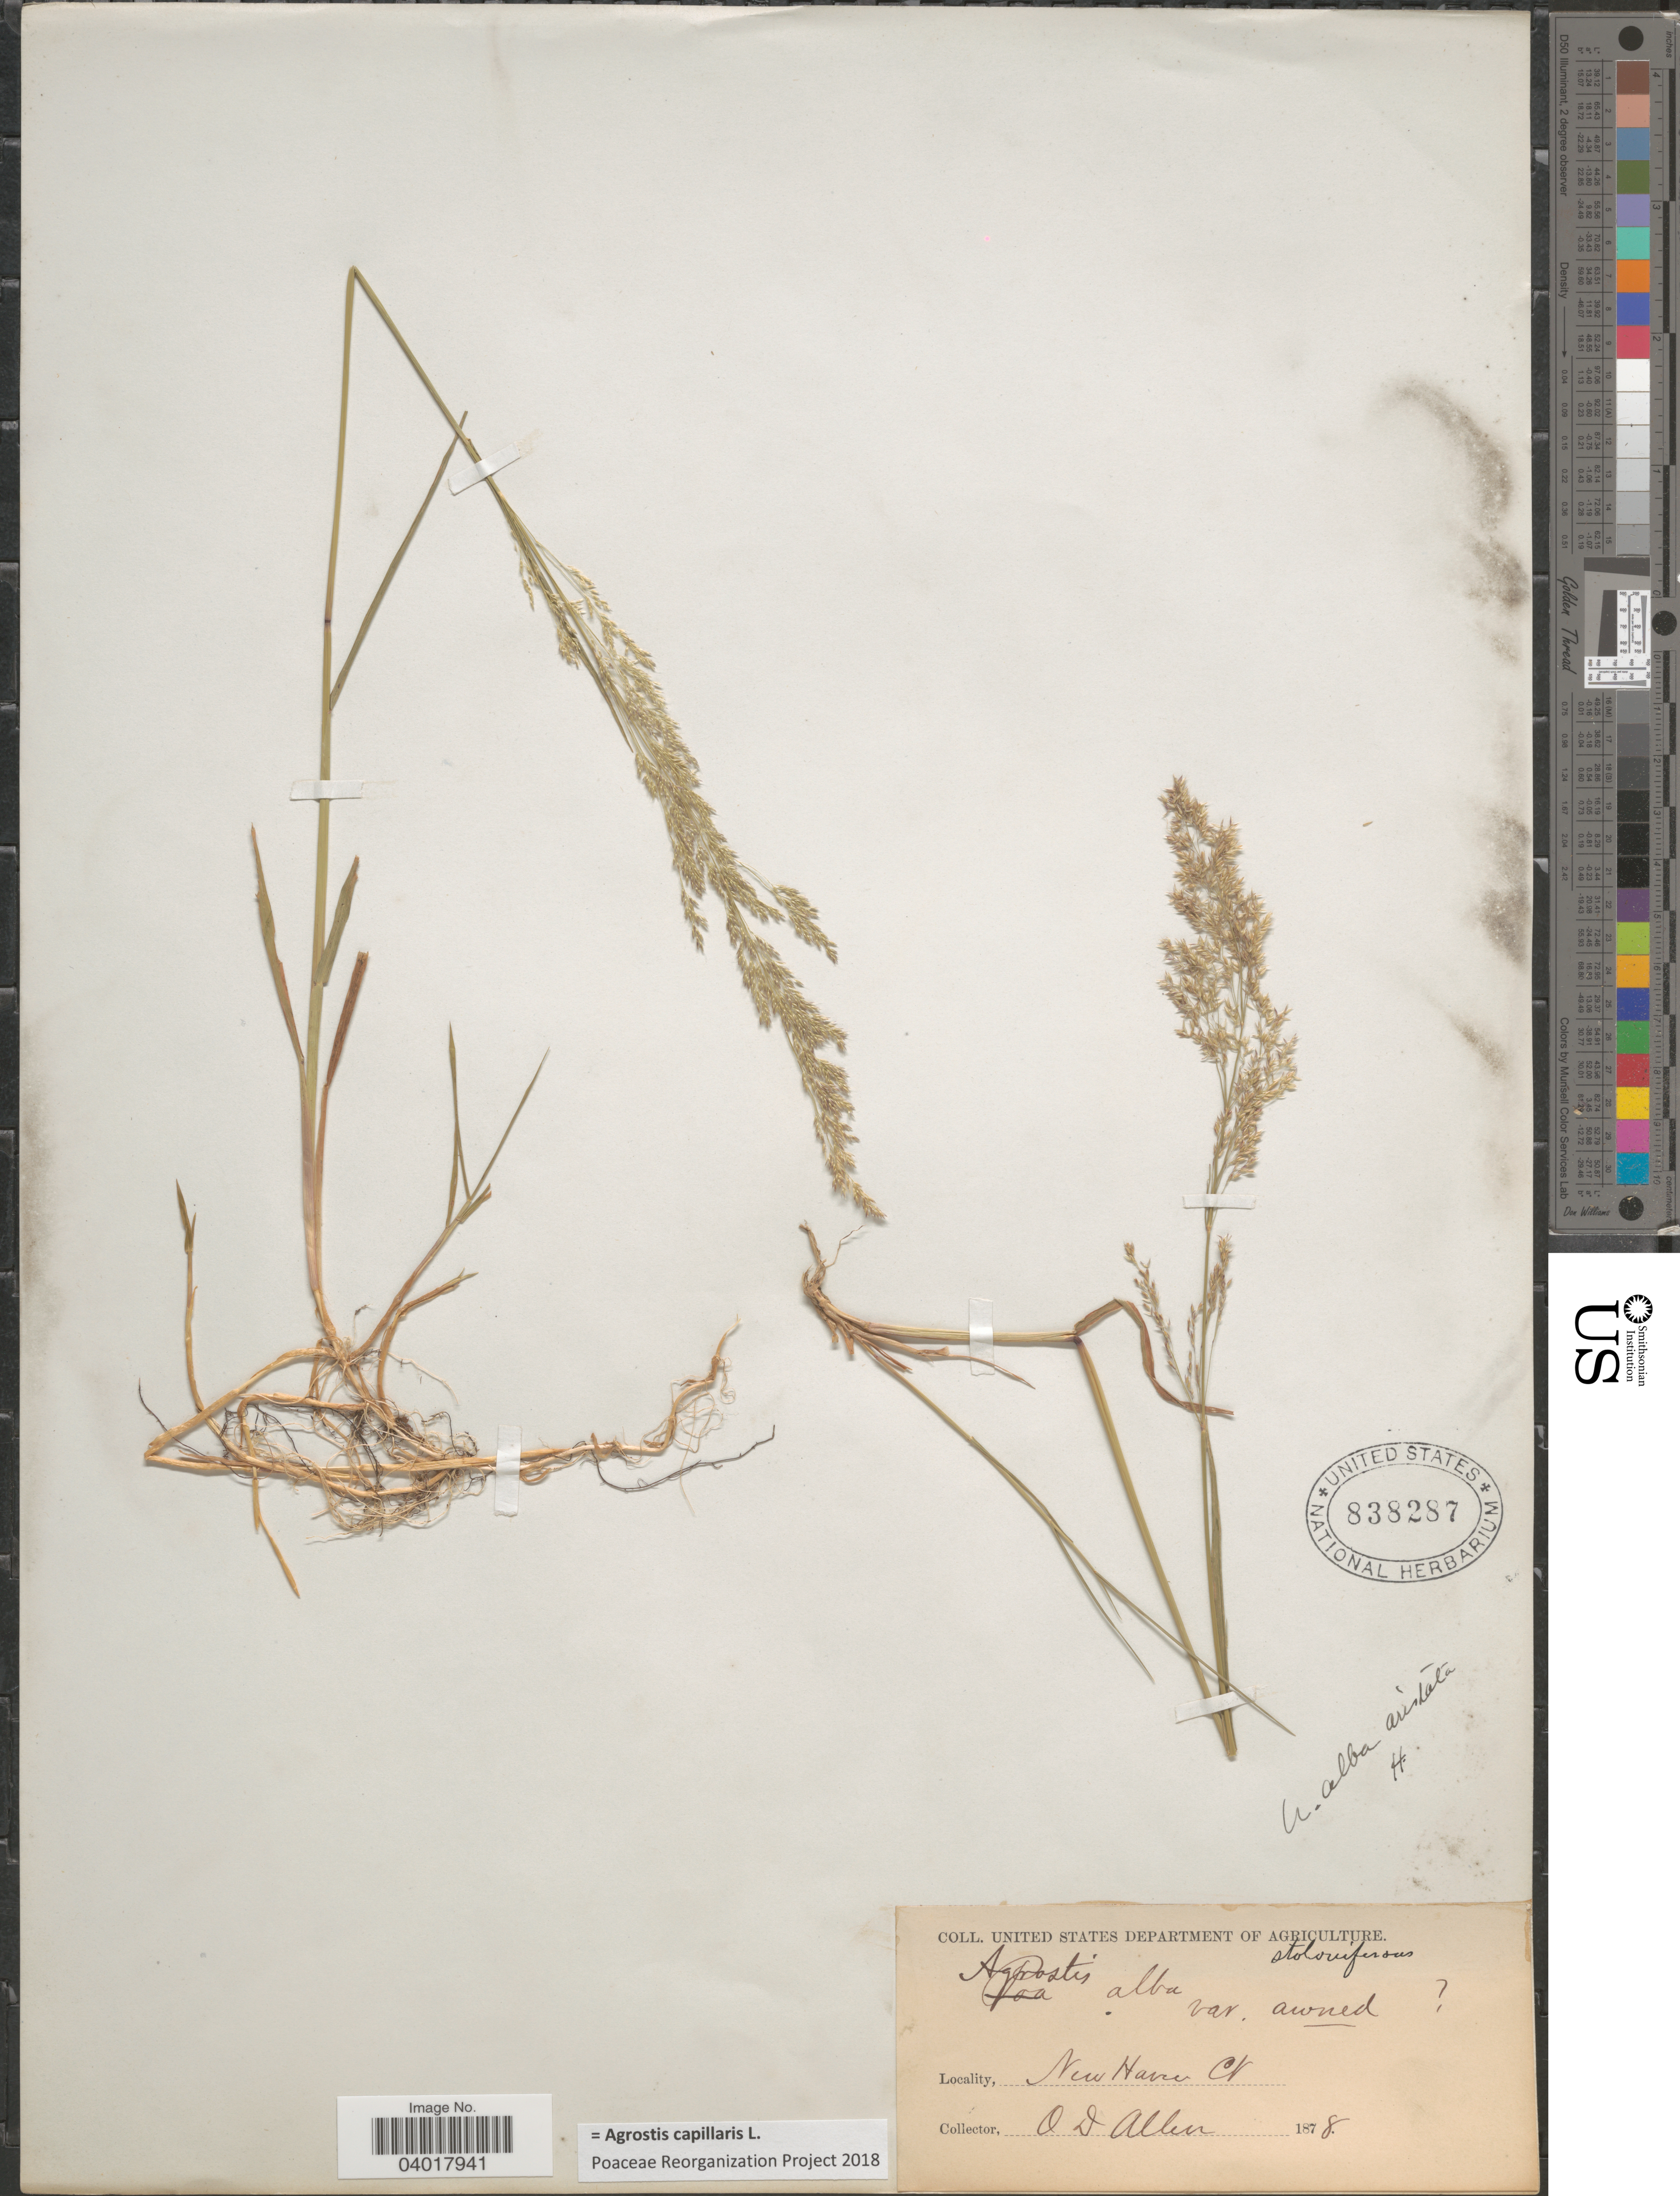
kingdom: Plantae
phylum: Tracheophyta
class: Liliopsida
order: Poales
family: Poaceae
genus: Agrostis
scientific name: Agrostis capillaris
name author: L.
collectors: O. D. Allen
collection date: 1878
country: United States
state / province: Connecticut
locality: New Haven.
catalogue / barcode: US 838287